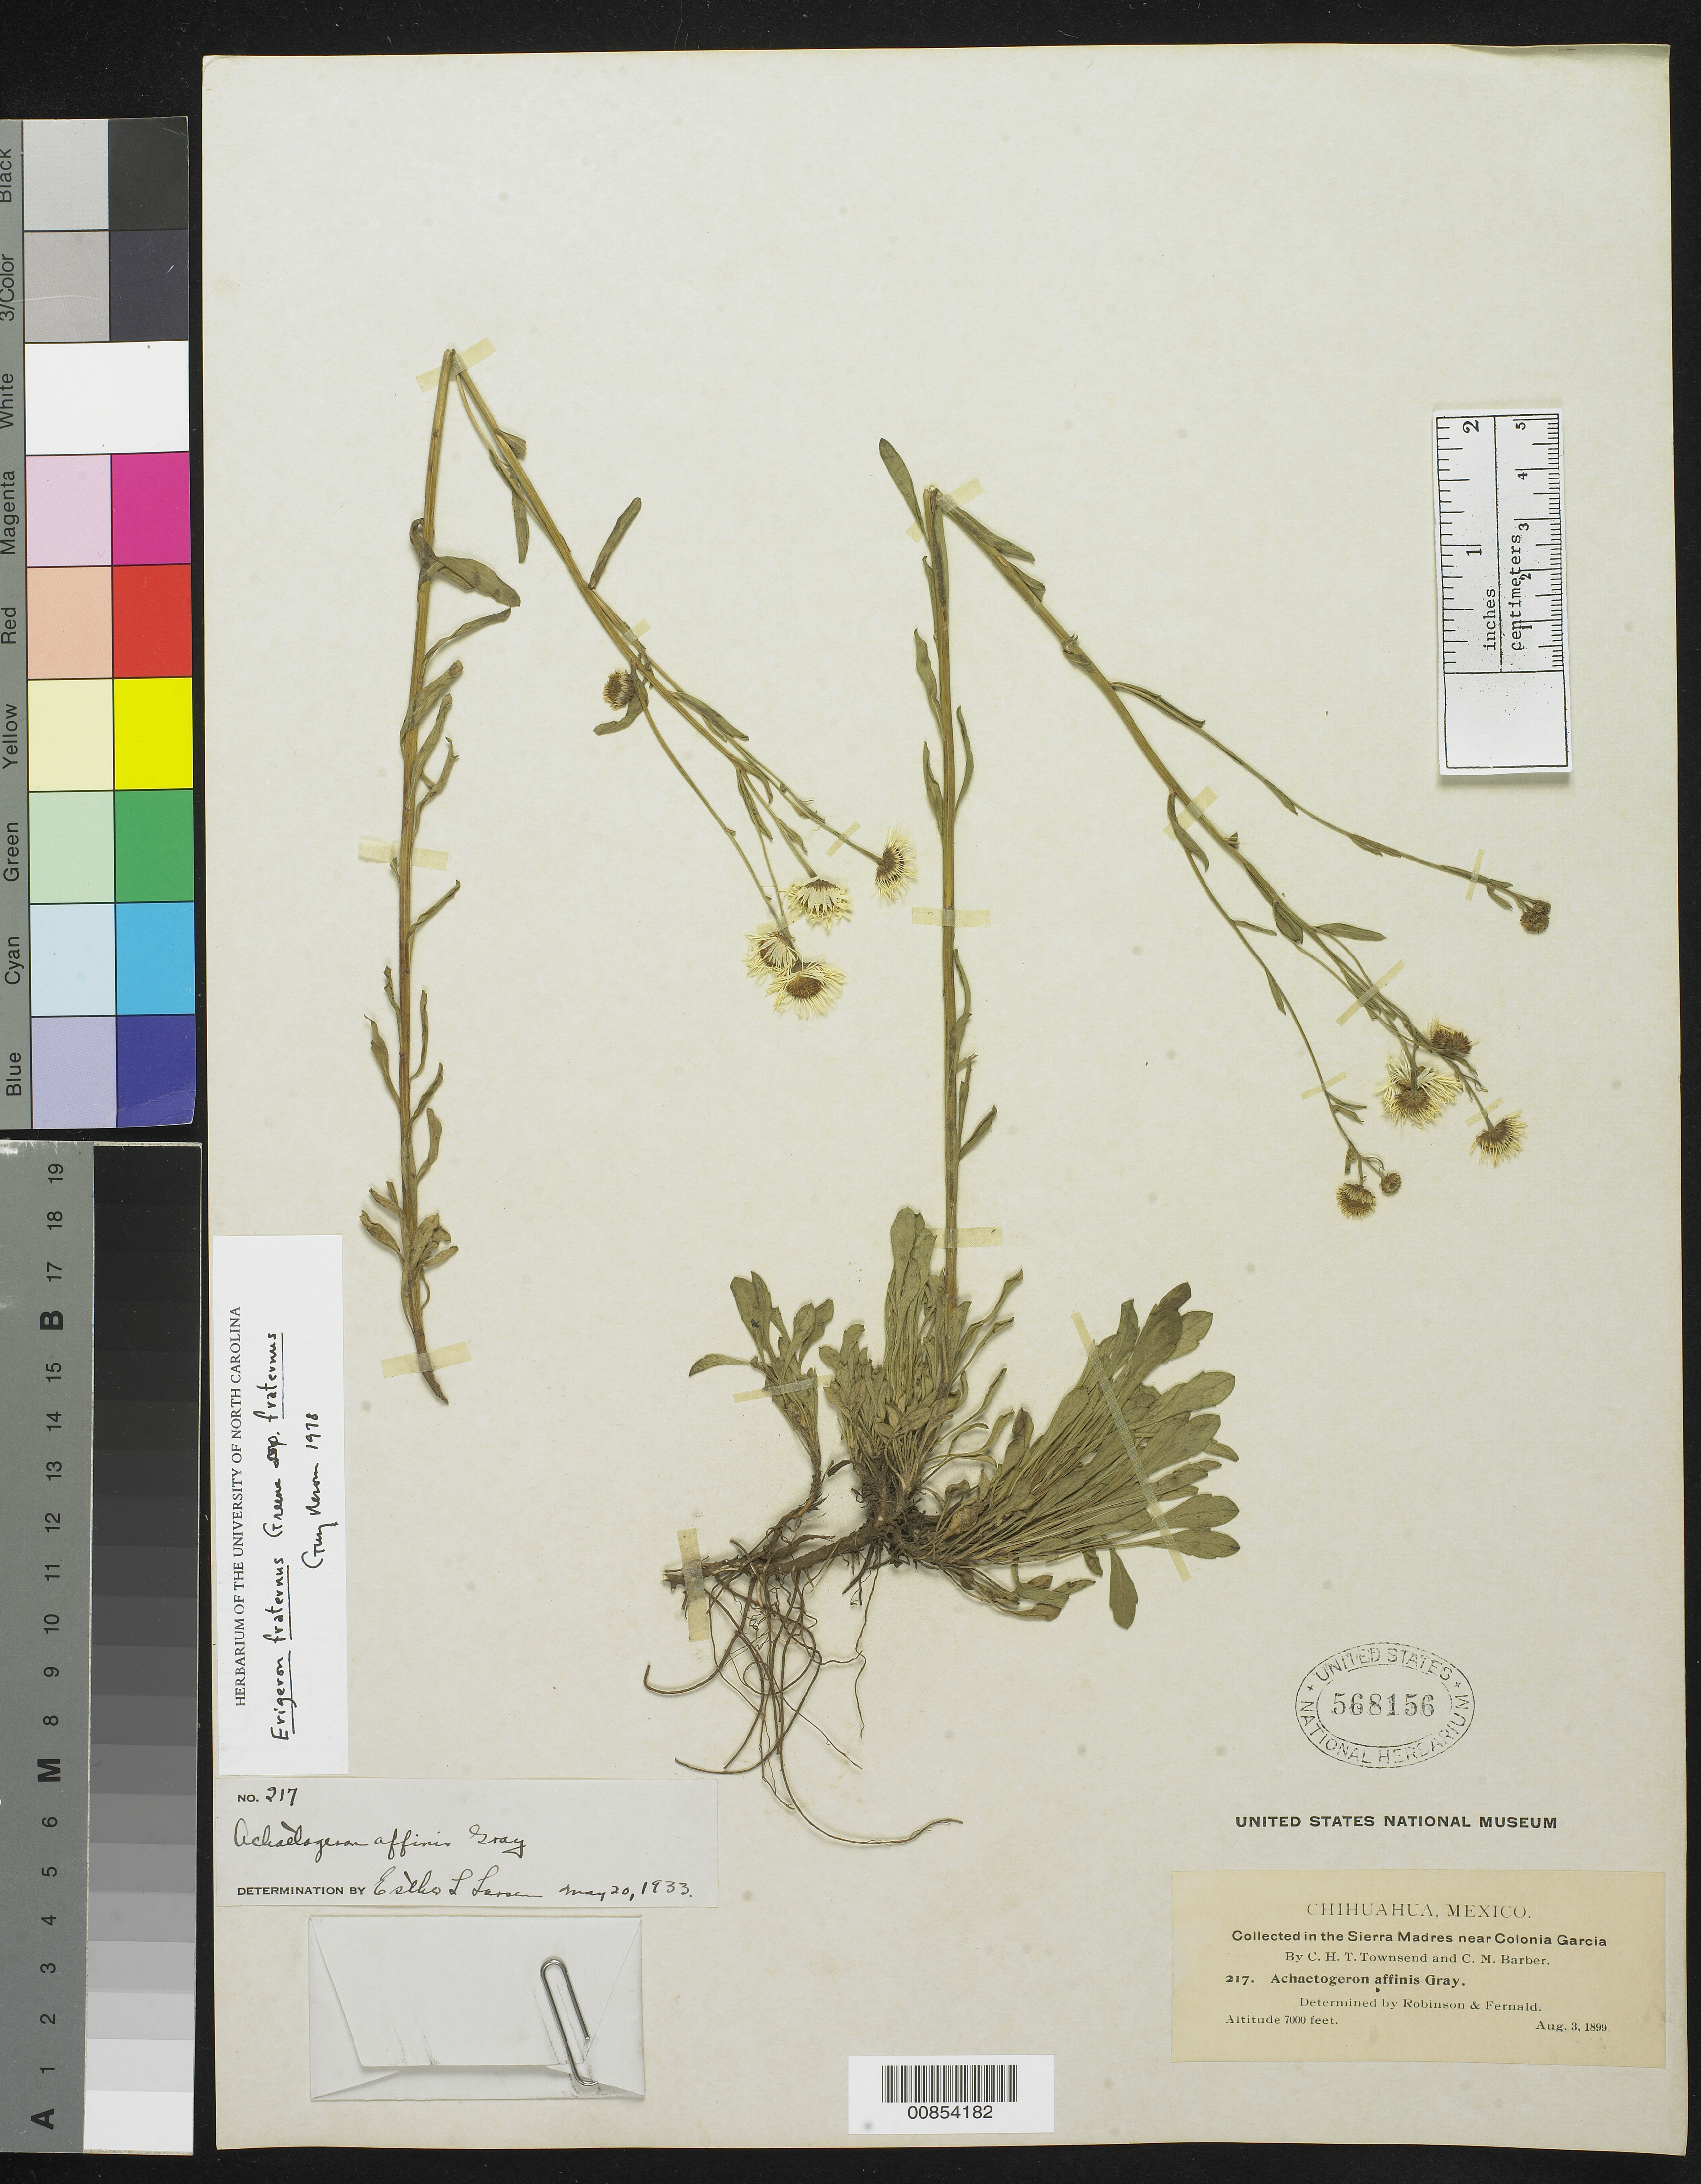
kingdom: Plantae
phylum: Tracheophyta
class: Magnoliopsida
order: Asterales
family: Asteraceae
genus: Erigeron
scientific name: Erigeron fraternus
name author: Greene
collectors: C. H. T. Townsend & C. Barber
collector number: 217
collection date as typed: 03 Aug 1899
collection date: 1899-08-03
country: Mexico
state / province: Chihuahua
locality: Sierra Madre near Colonia García. Chihuahua.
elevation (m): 2134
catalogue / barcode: US 568156